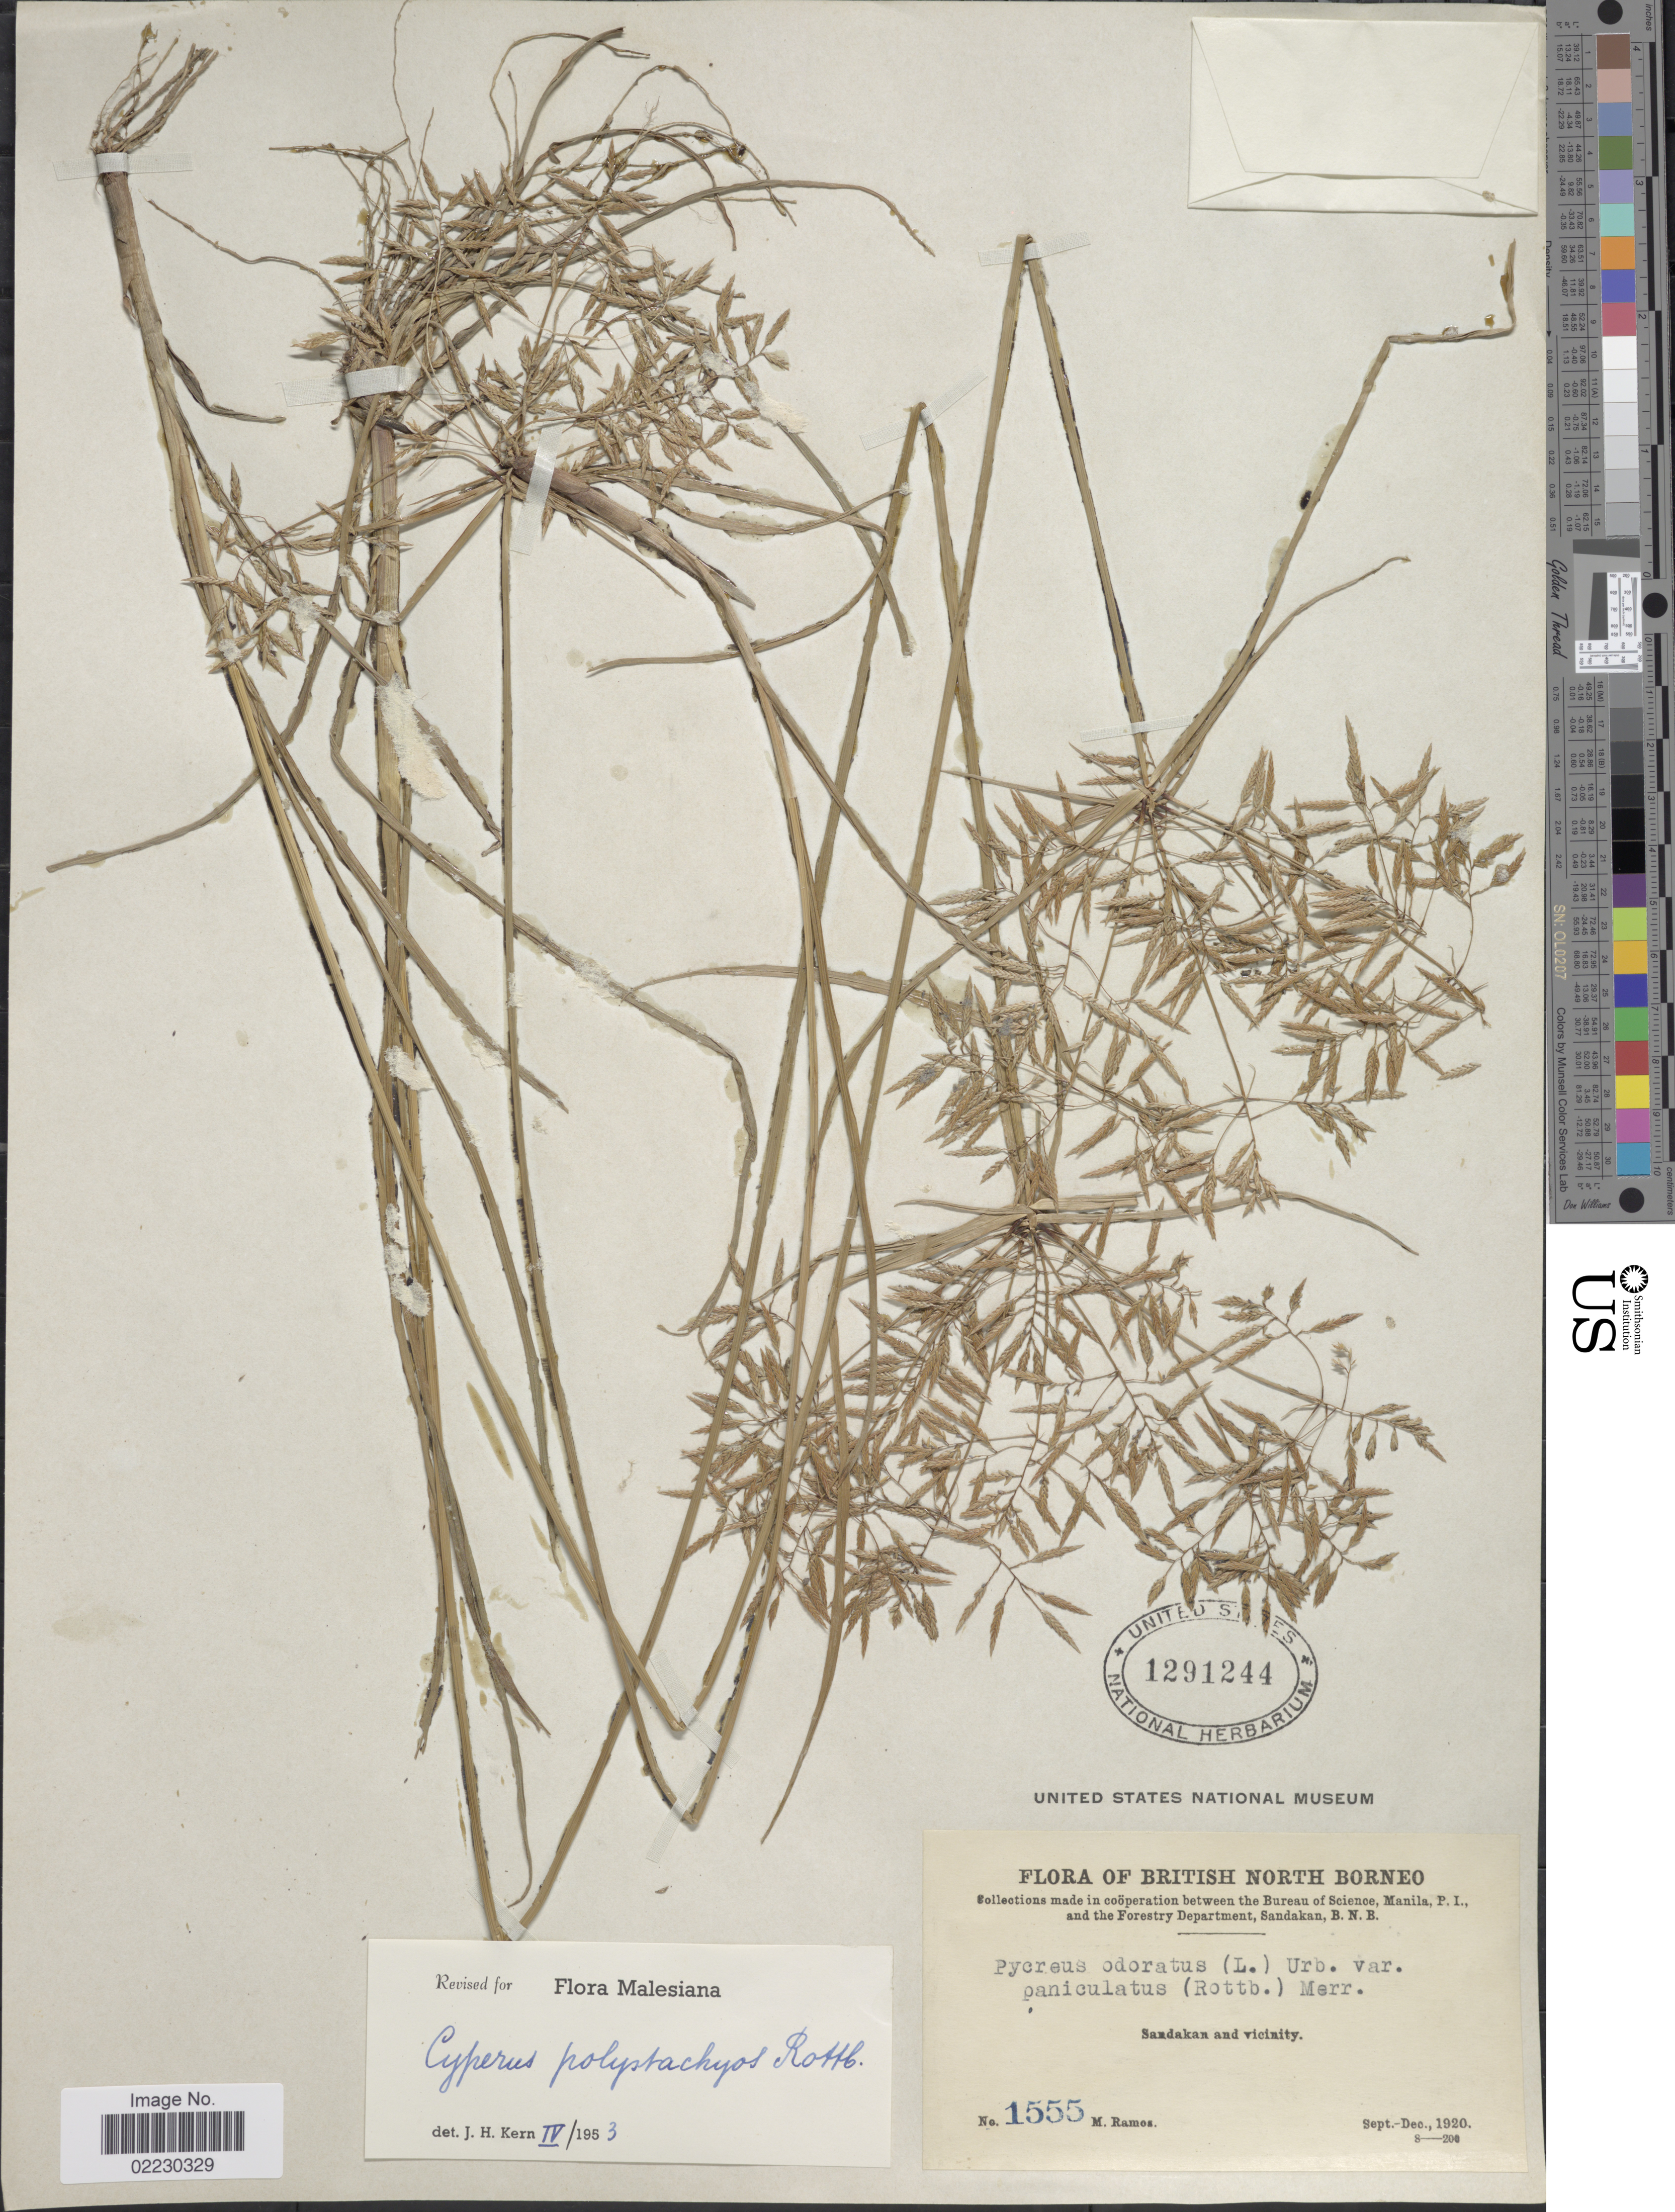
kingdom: Plantae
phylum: Tracheophyta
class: Liliopsida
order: Poales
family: Cyperaceae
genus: Cyperus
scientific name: Cyperus polystachyos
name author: Rottb.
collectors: M. Rames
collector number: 1555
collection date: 1920-07/1920-12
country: Malaysia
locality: British North Borneo, Sandakan and vicinity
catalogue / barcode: US 1291244